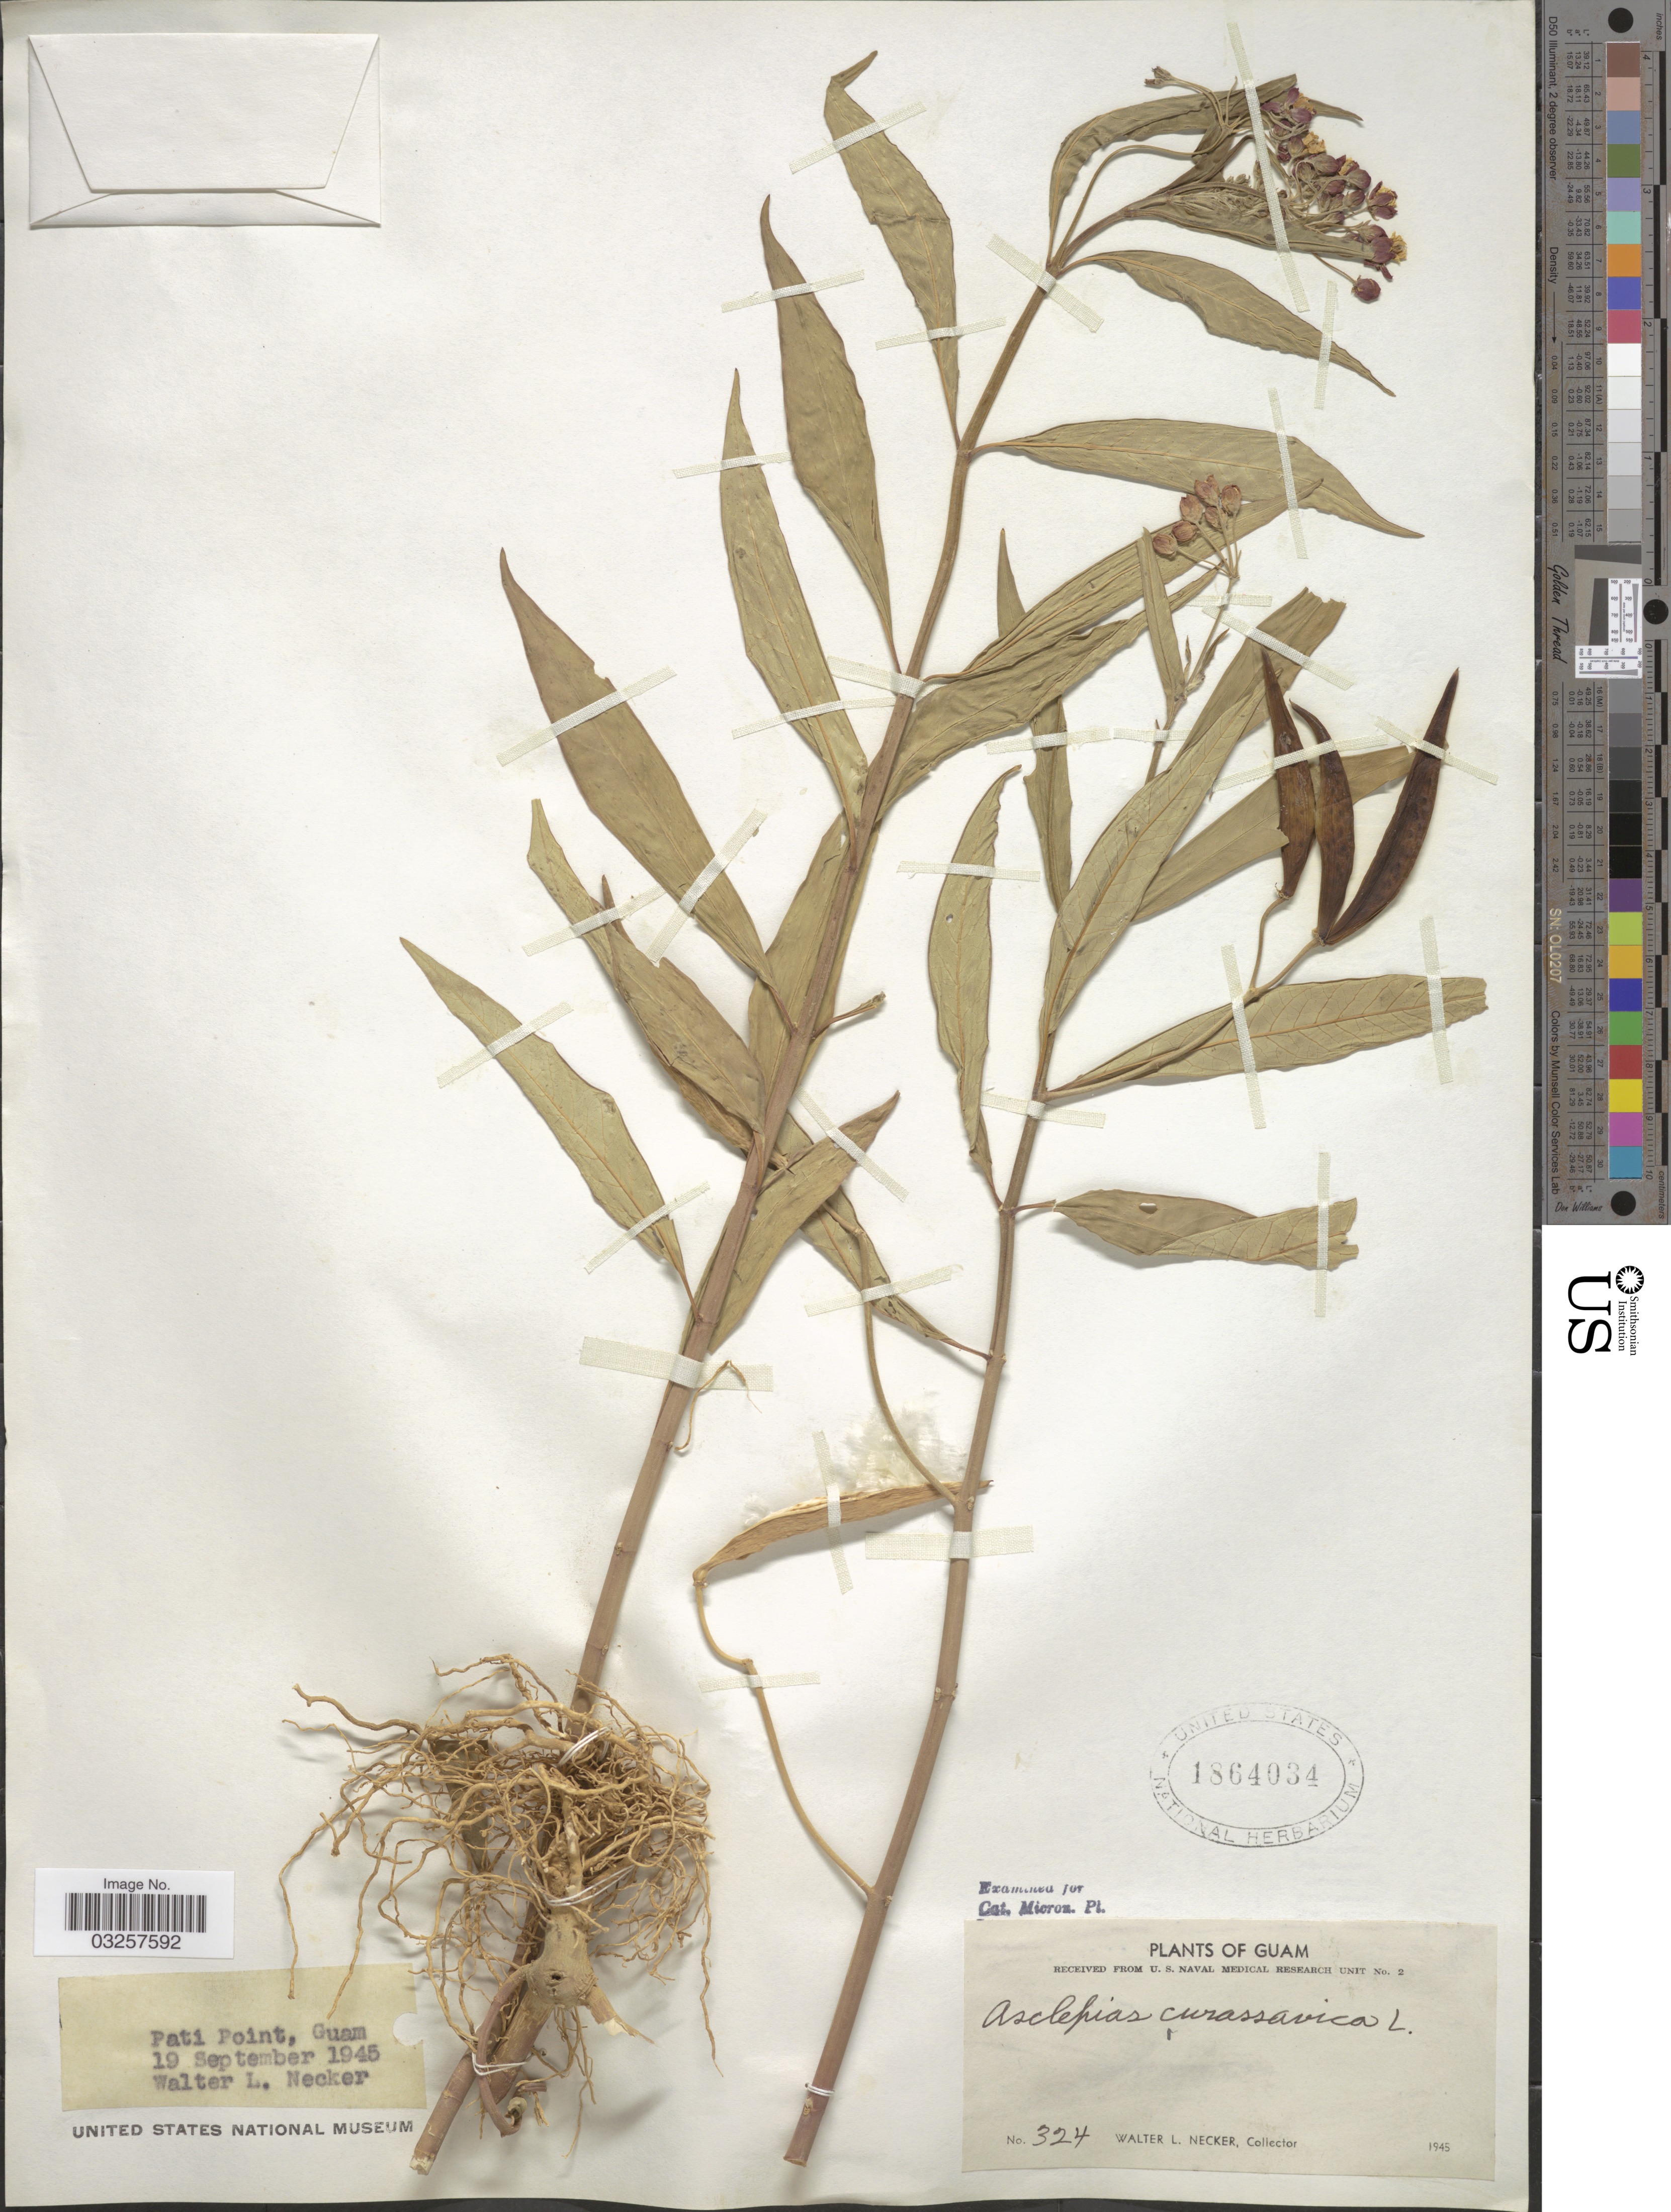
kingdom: Plantae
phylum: Tracheophyta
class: Magnoliopsida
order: Gentianales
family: Apocynaceae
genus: Asclepias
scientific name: Asclepias curassavica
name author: L.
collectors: W. L. Necker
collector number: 324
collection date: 1945-09-19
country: Guam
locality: Pati Point.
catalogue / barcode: US 1864034